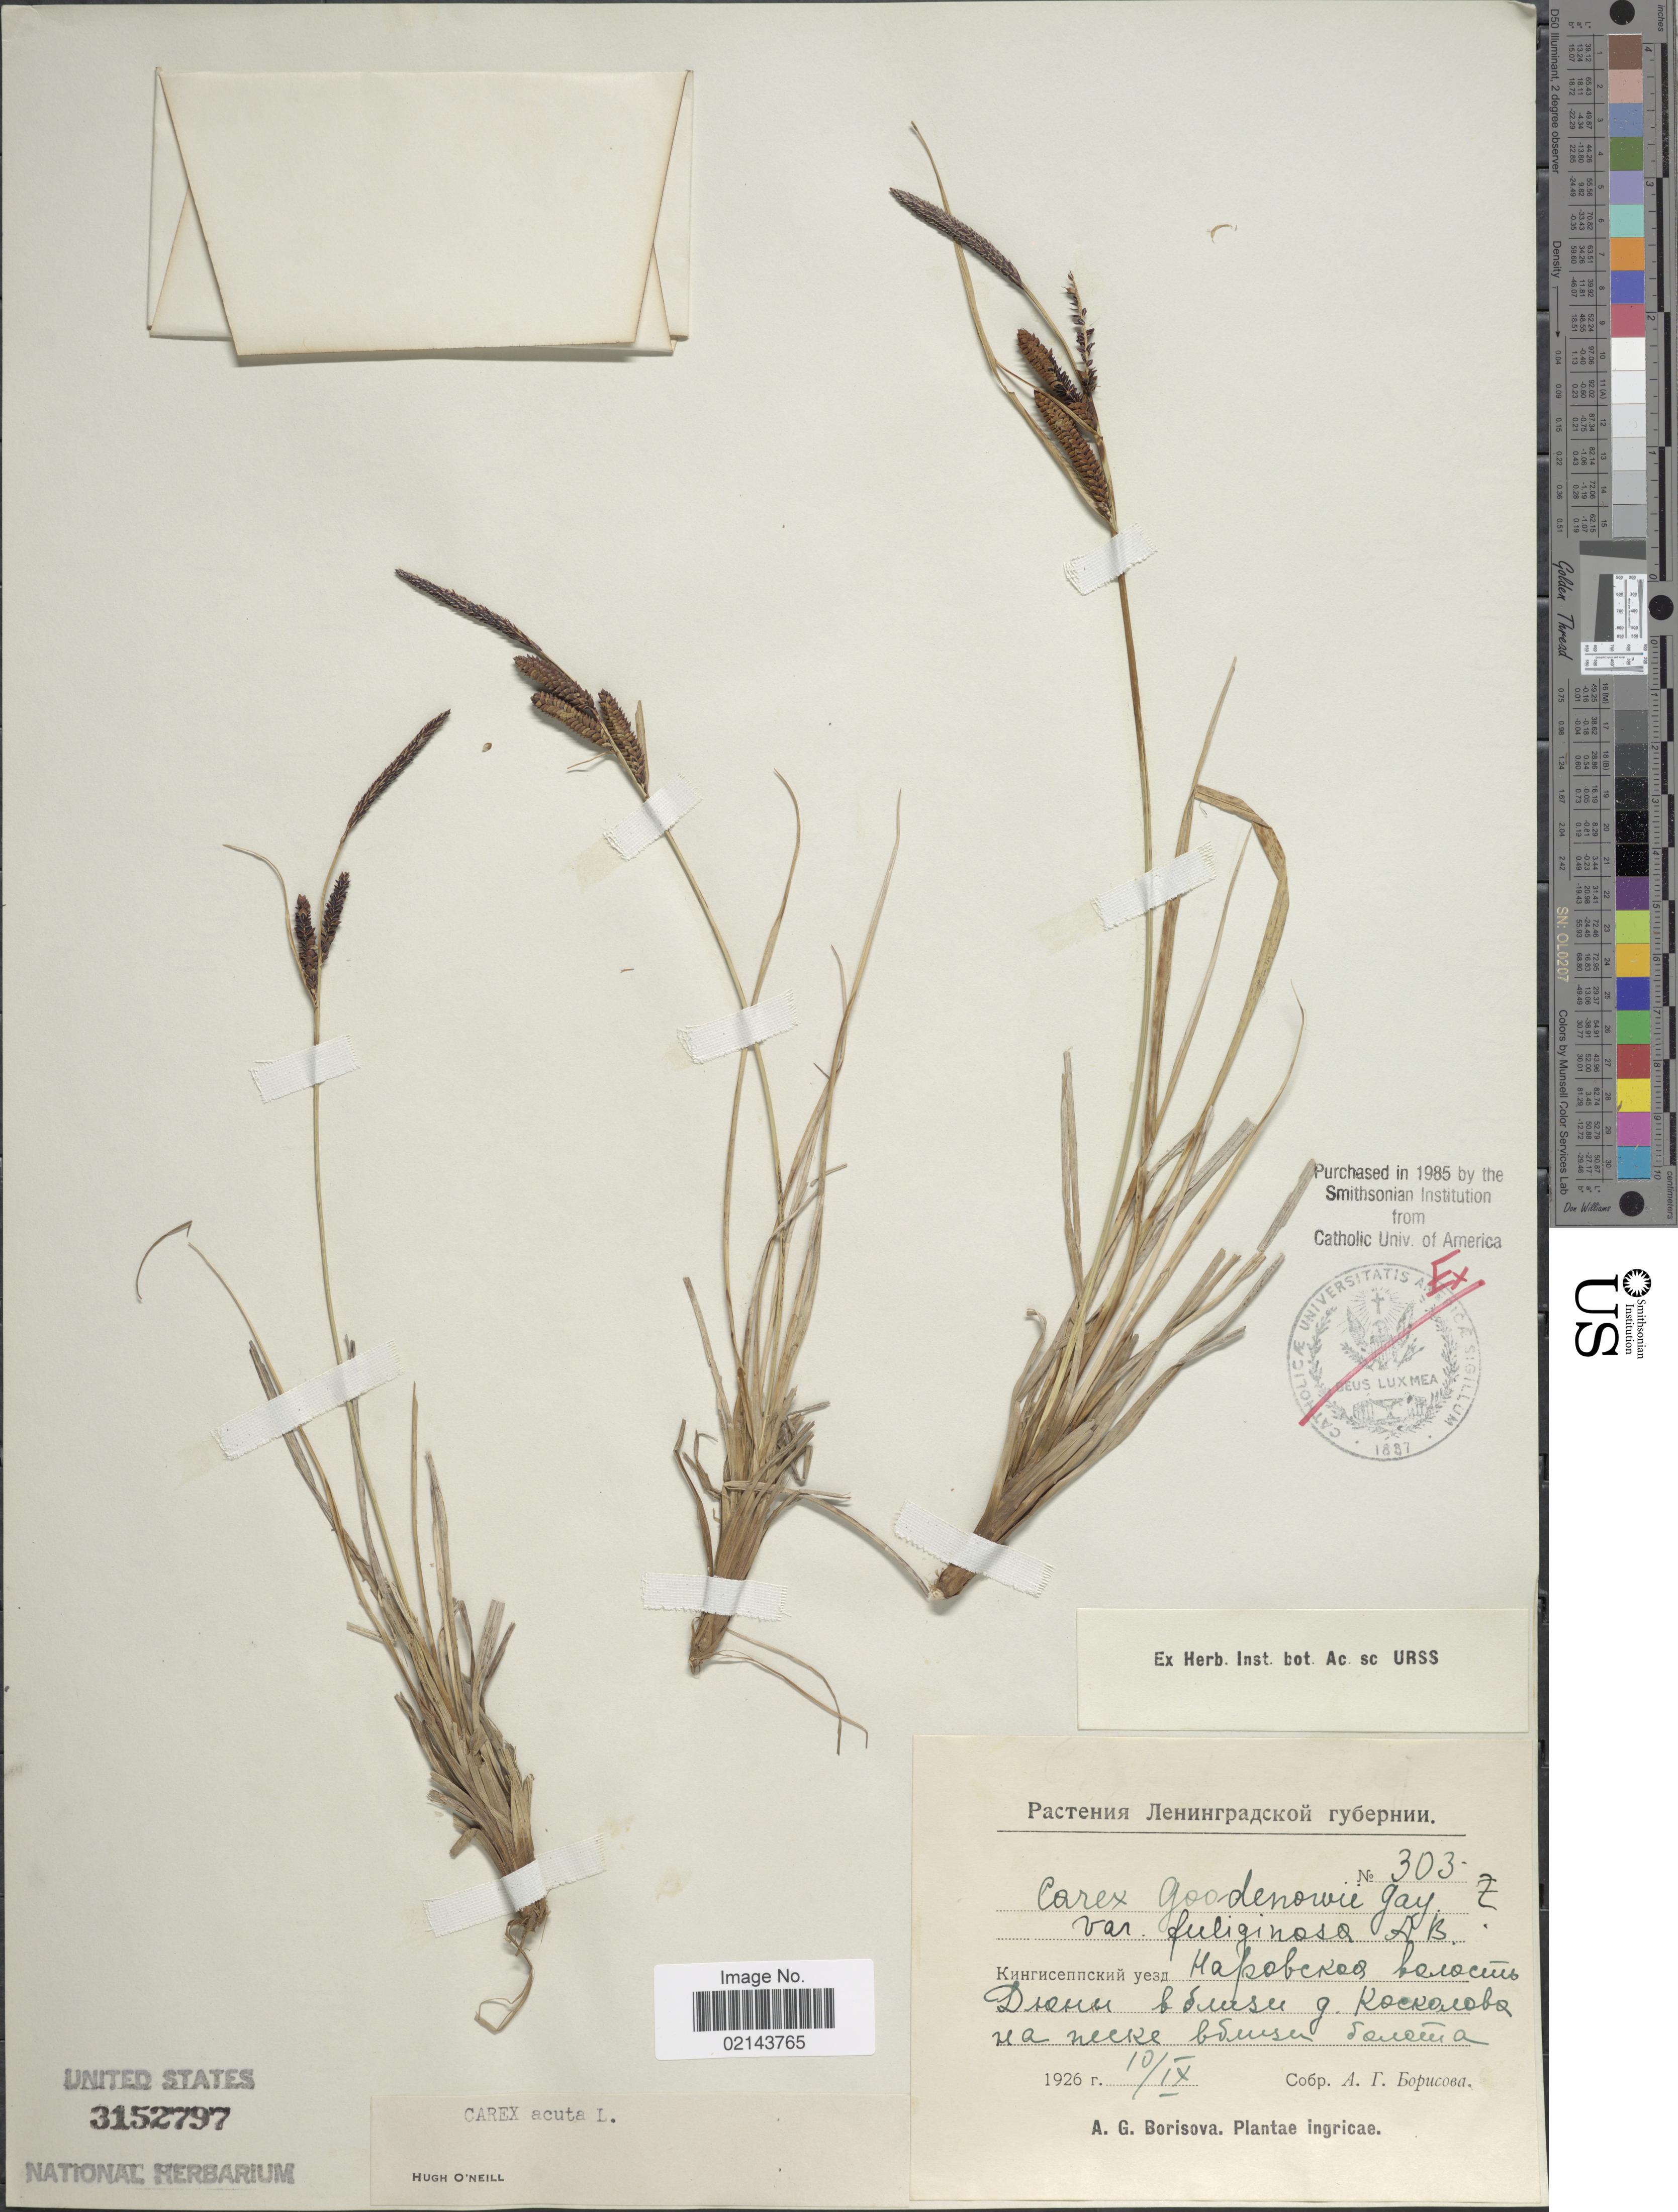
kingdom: Plantae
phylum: Tracheophyta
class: Liliopsida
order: Poales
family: Cyperaceae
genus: Carex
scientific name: Carex acuta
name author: L.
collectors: A. Borisova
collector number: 303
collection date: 1926-09-10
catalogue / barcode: US 3152797